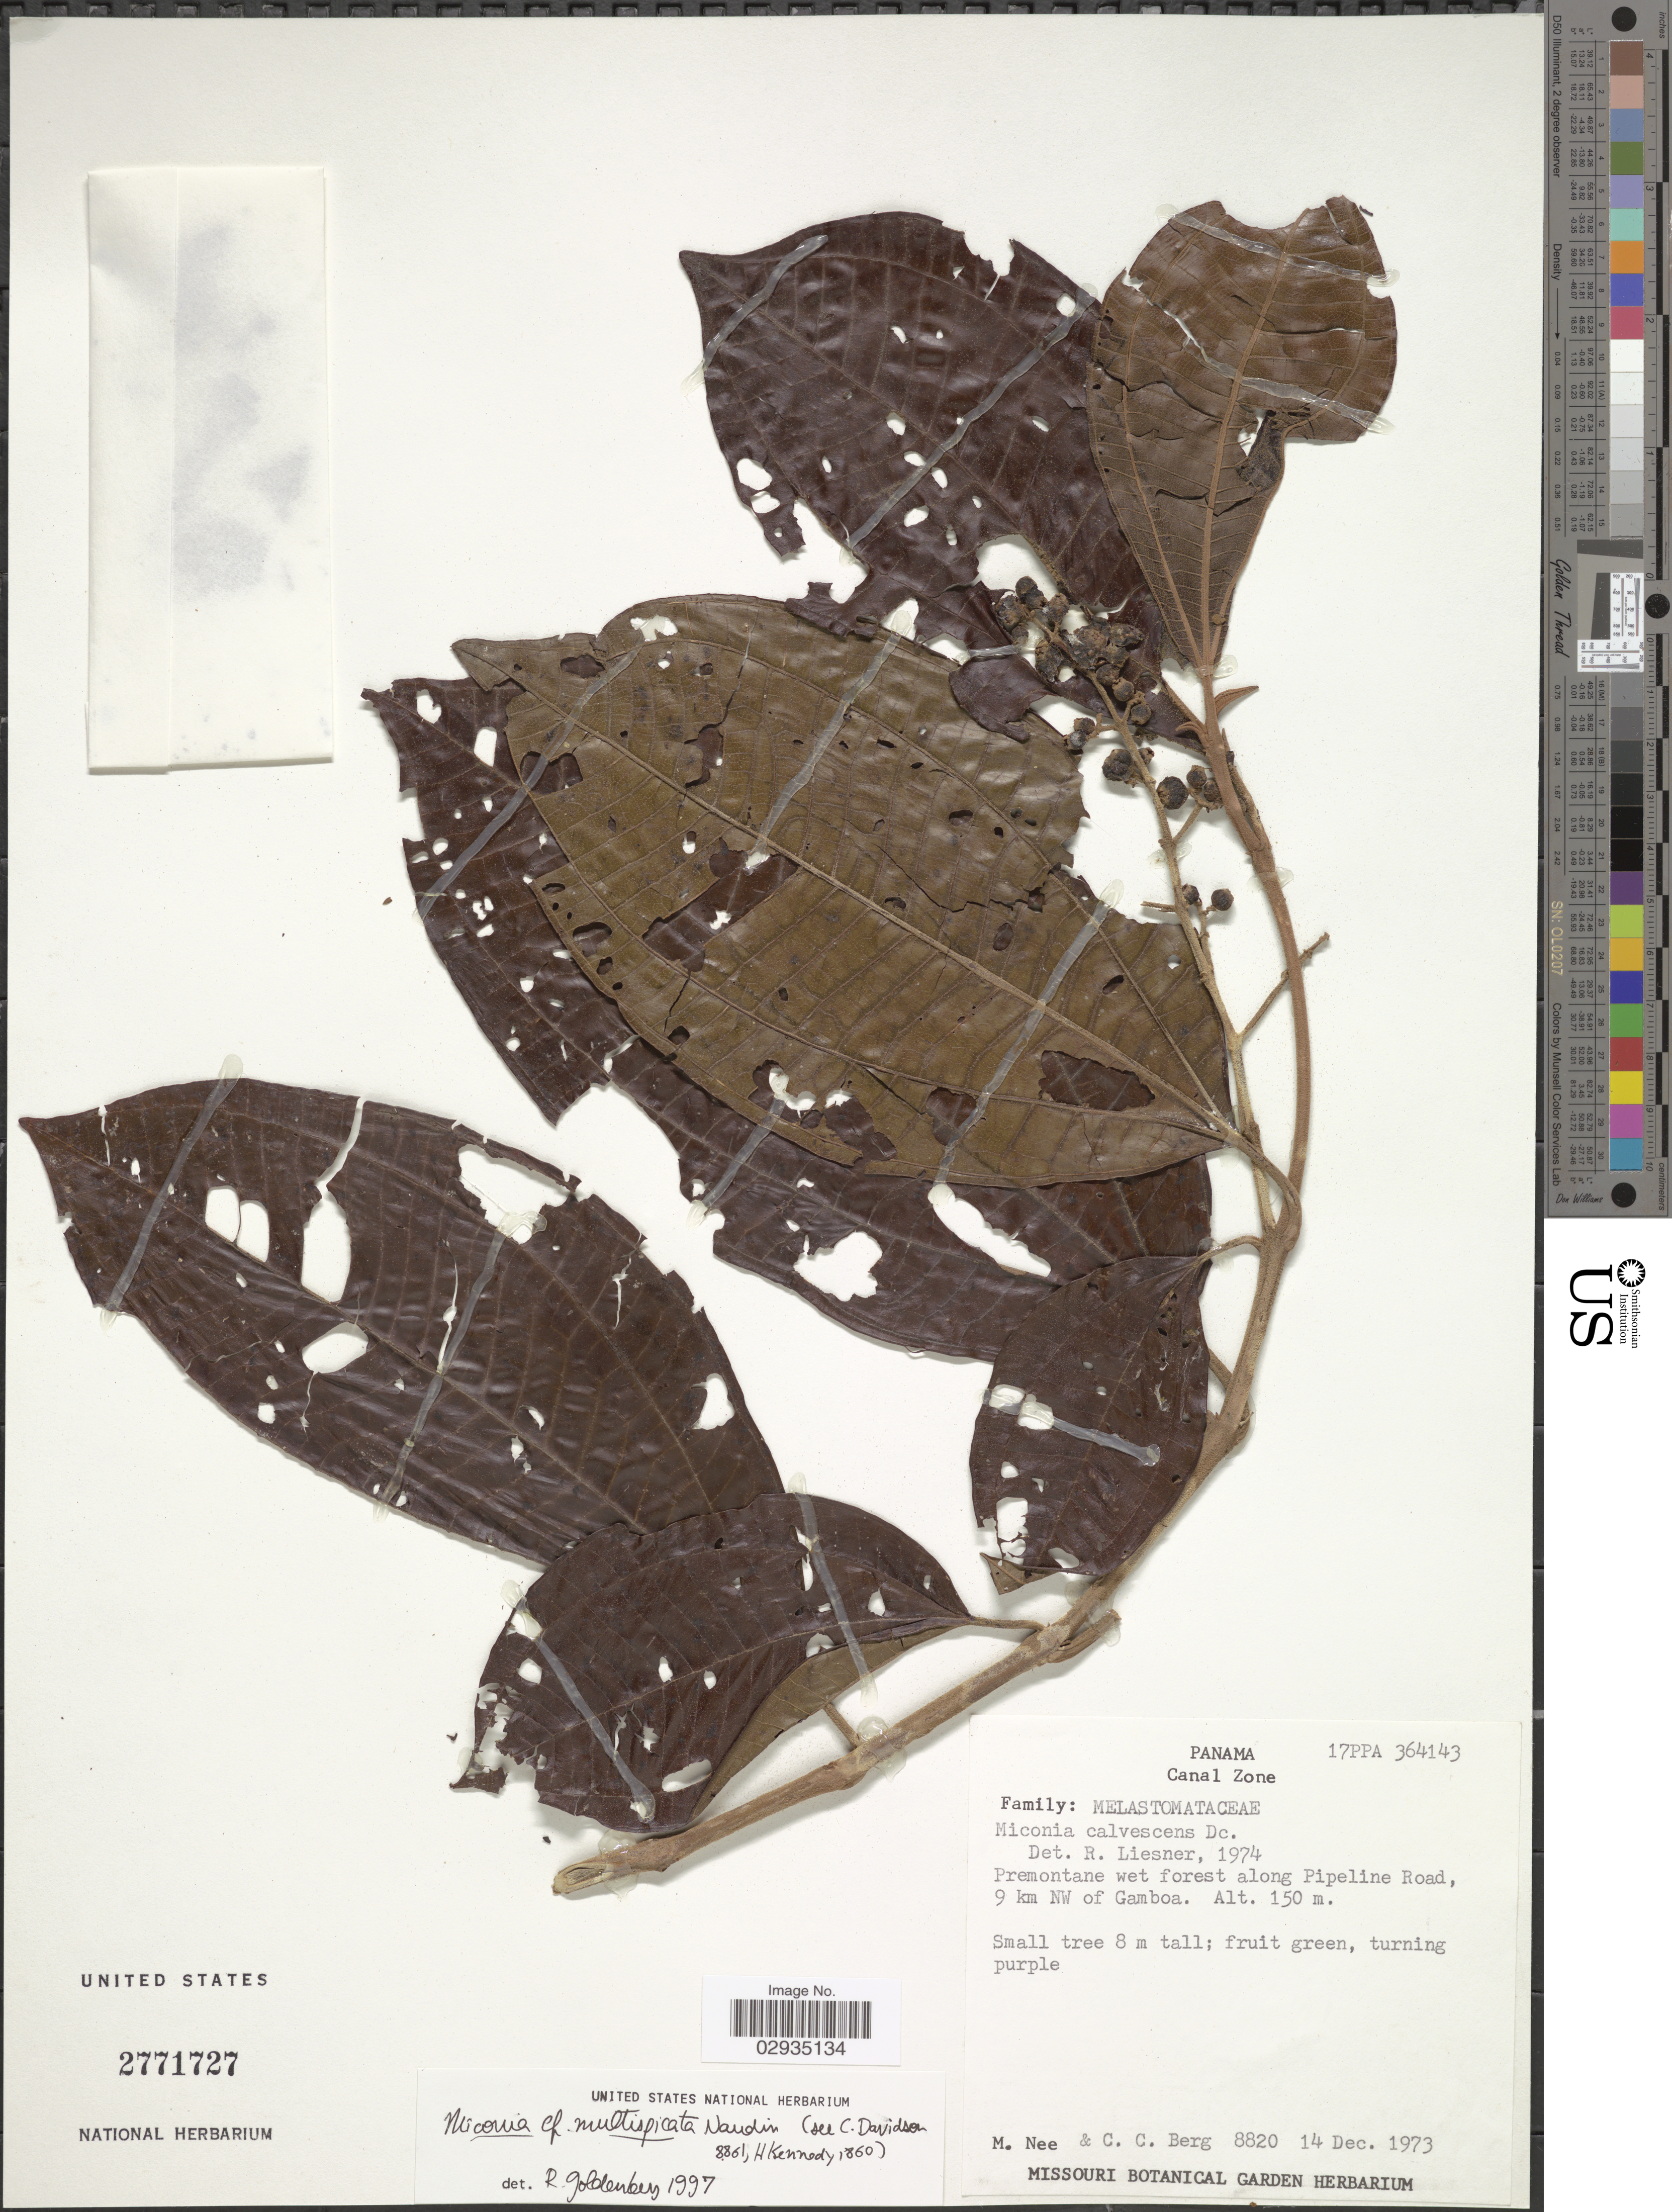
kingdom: Plantae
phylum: Tracheophyta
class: Magnoliopsida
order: Myrtales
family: Melastomataceae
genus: Miconia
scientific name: Miconia multispicata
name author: Naudin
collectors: M. Nee & C. C. Berg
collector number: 8820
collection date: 1973-12-14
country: Panama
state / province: Colón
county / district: Canal Zone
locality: Canal Zone. Premontane wet forest along Pipeline Road, 9 km NW of Gamboa.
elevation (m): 150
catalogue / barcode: US 2771727